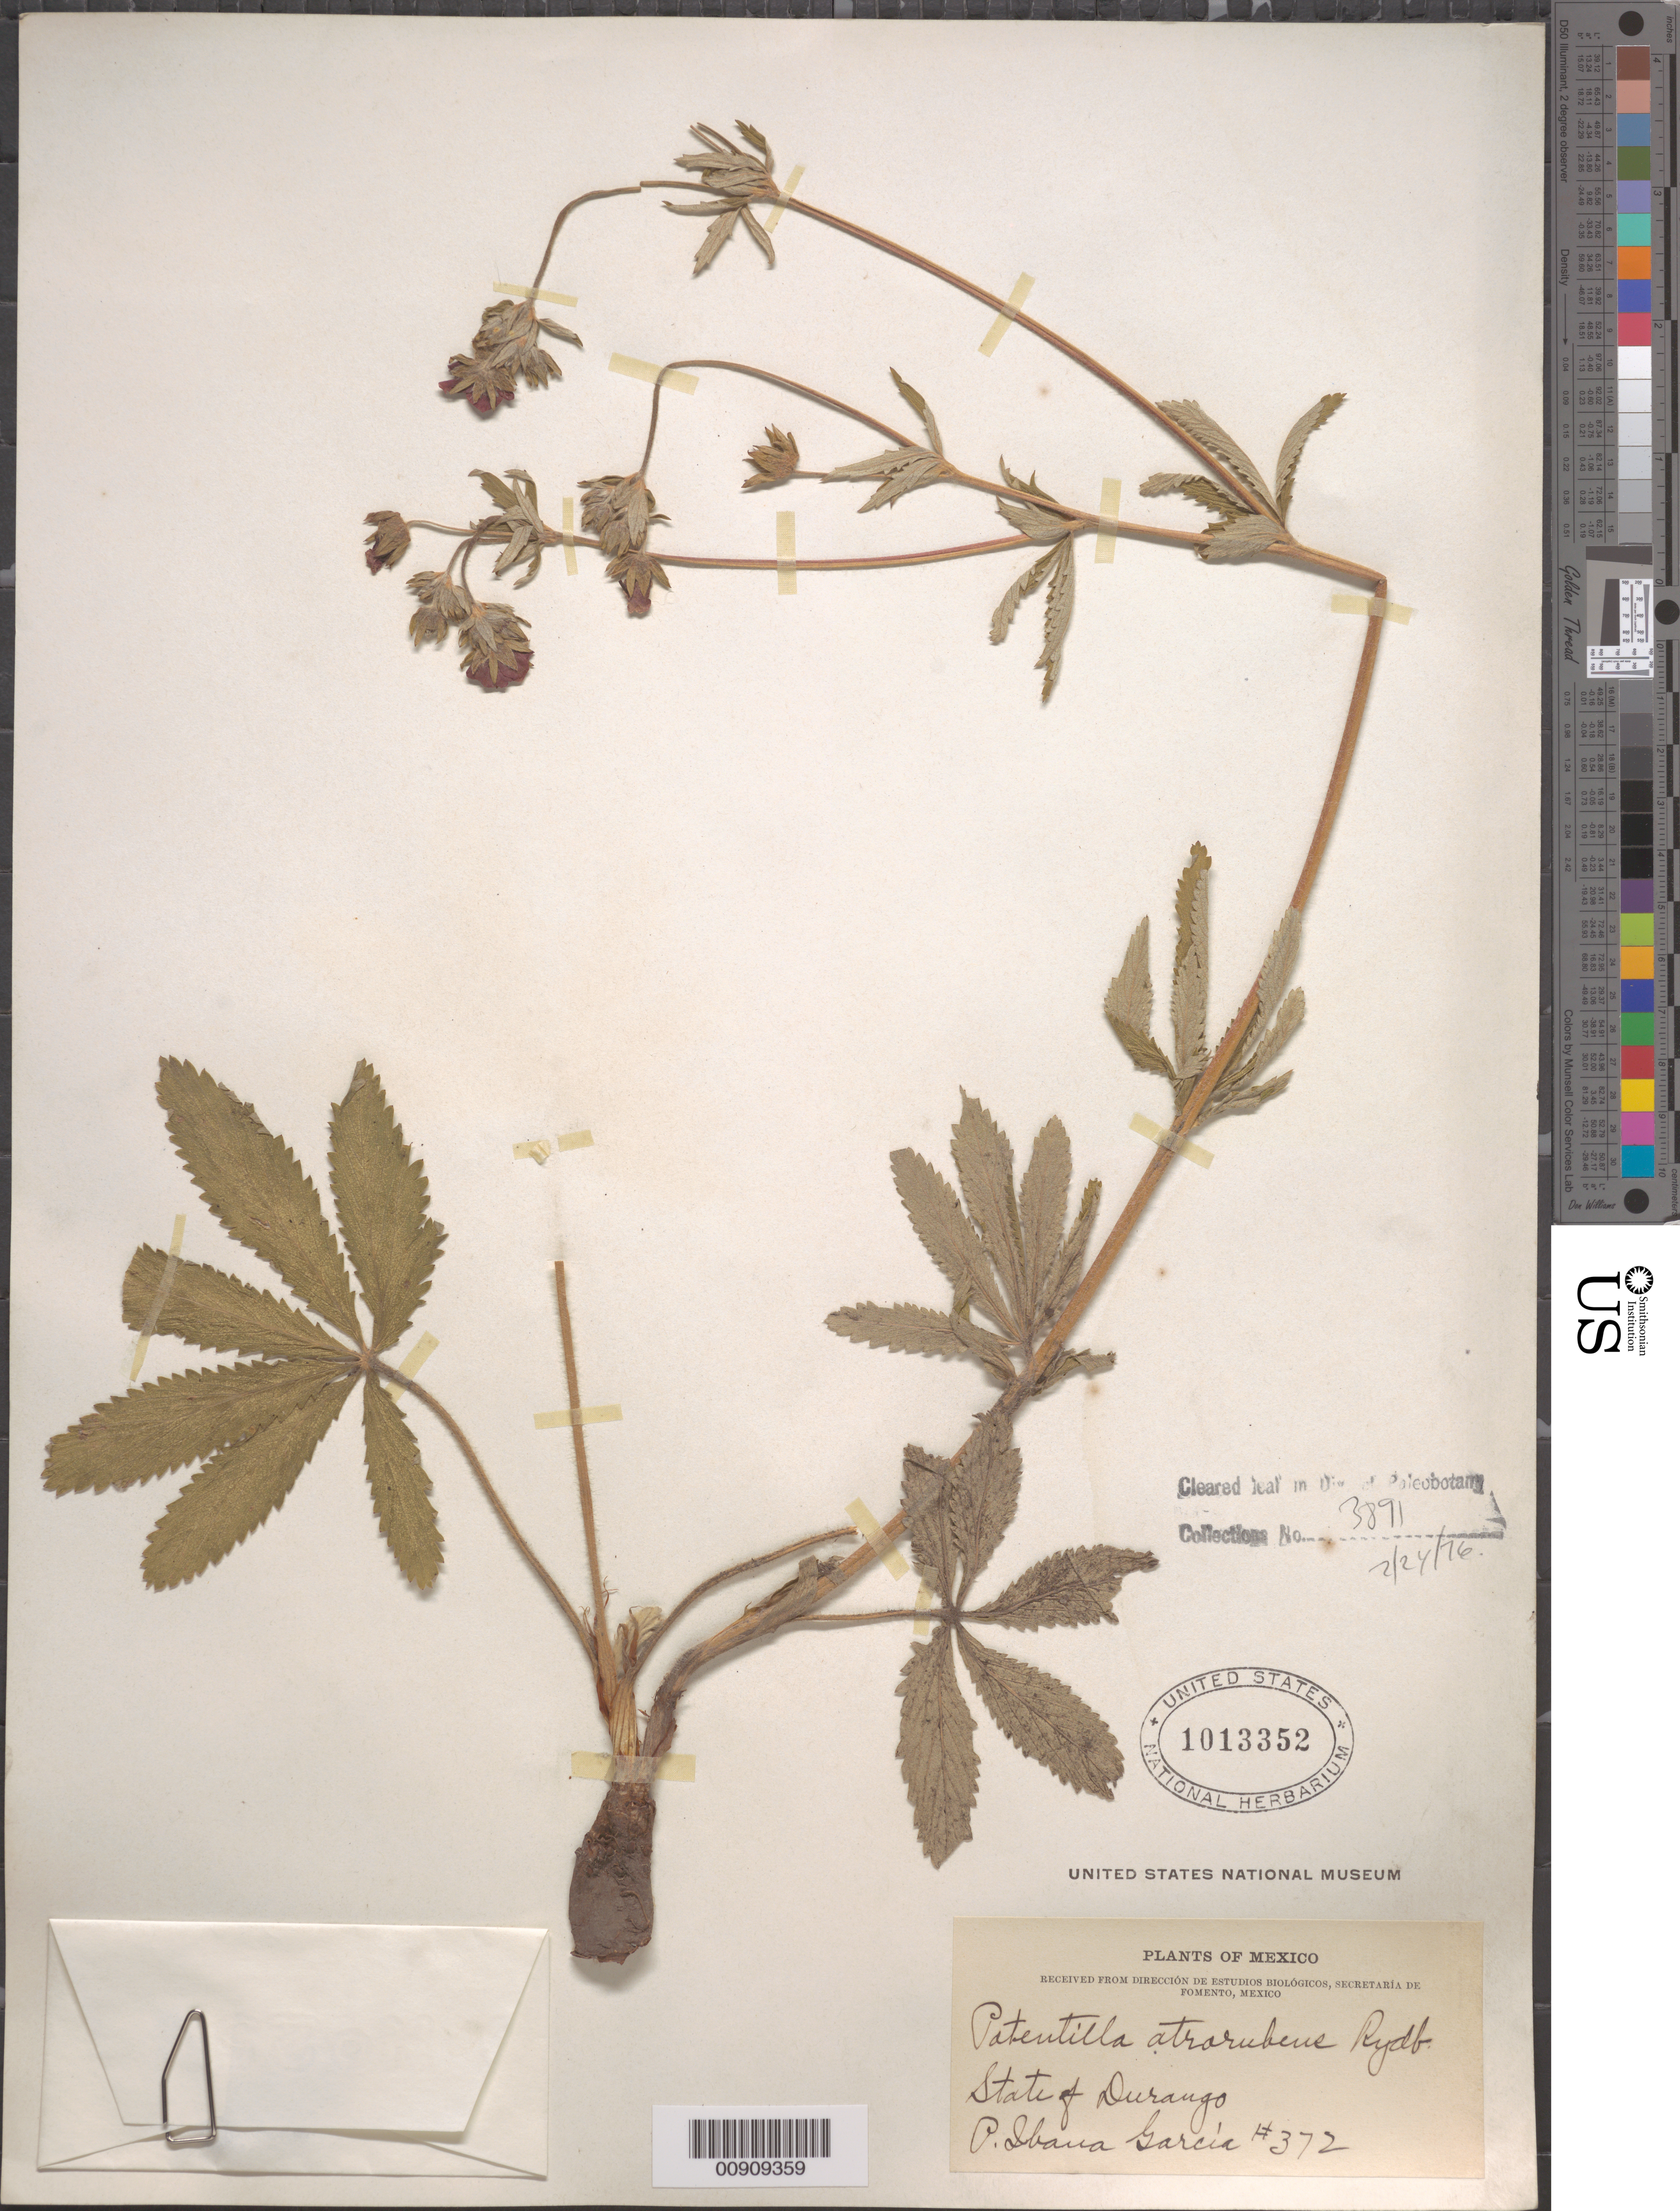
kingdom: Plantae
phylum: Tracheophyta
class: Magnoliopsida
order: Rosales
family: Rosaceae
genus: Potentilla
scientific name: Potentilla atrorubens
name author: Rydb.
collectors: Ibarra García, P.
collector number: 372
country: Mexico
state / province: Durango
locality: State of Durango.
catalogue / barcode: US 1013352